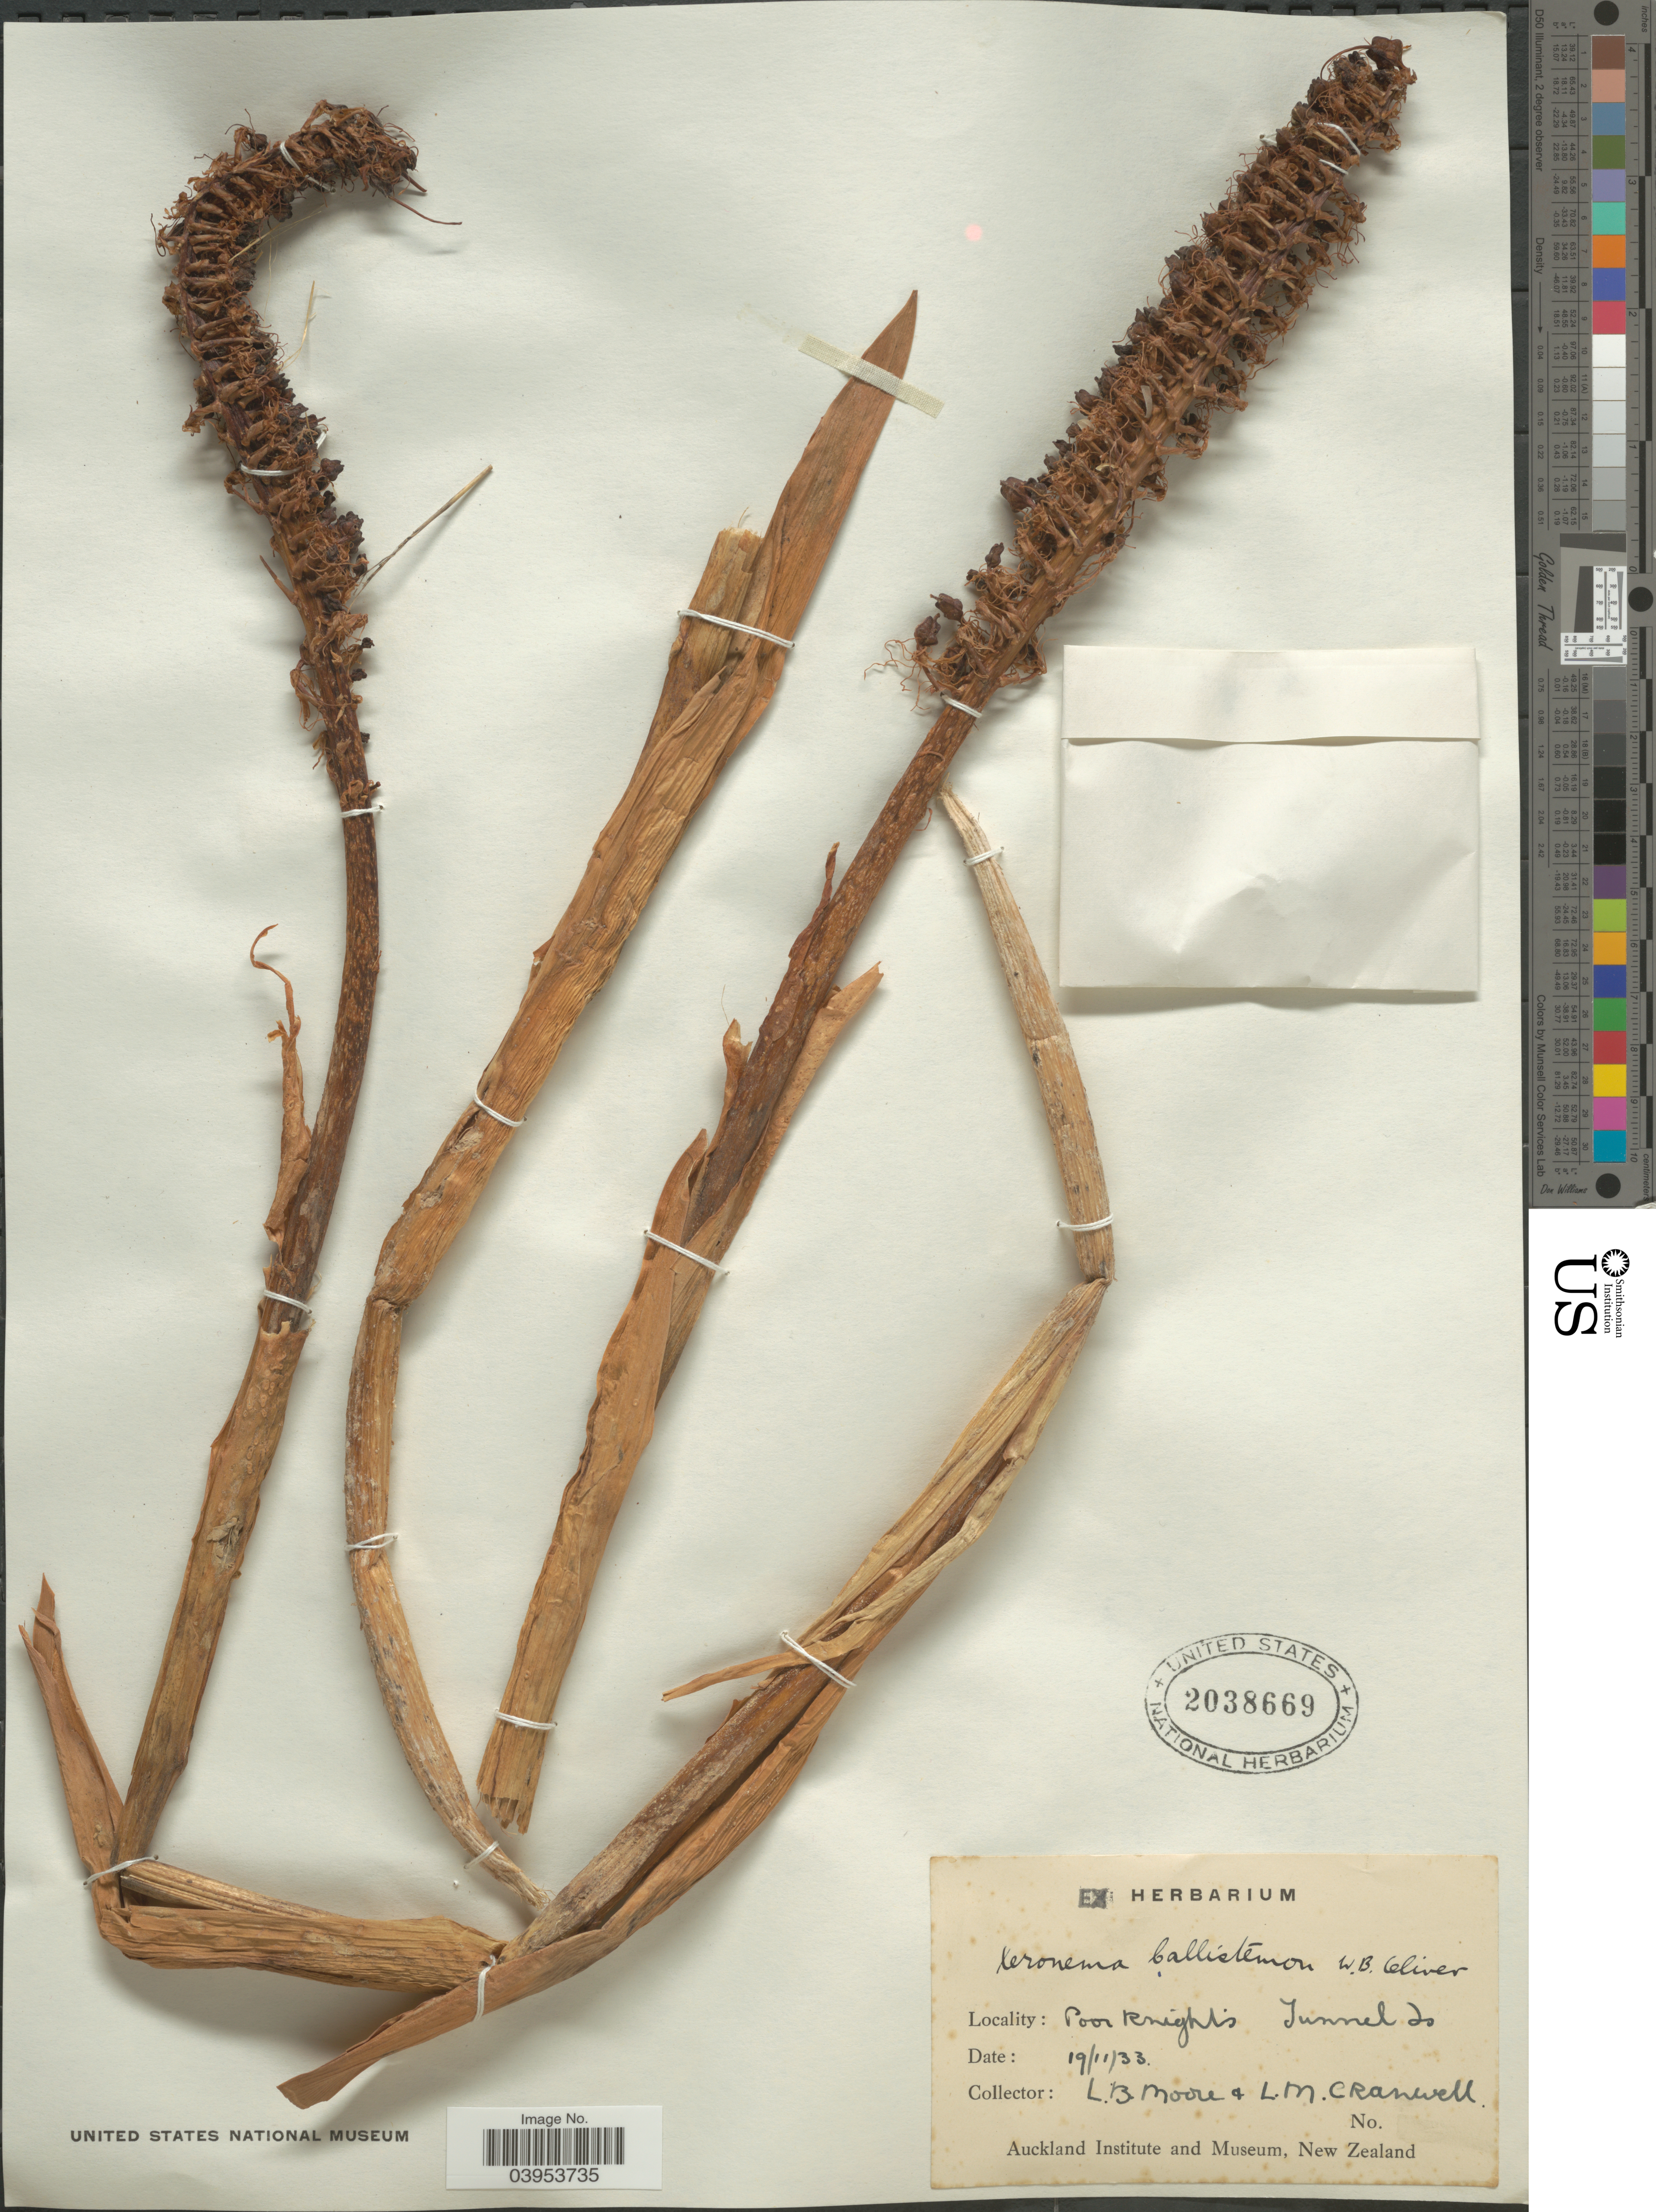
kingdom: Plantae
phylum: Tracheophyta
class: Liliopsida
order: Asparagales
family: Xeronemataceae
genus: Xeronema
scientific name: Xeronema callistemon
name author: W.R.B. Oliv.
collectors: L. Moore & L. Cranwell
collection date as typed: Transcribed d/m/y: 19/11/33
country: New Zealand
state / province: Northland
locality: Poor Knights. Tunnel Is.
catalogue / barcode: US 2038669